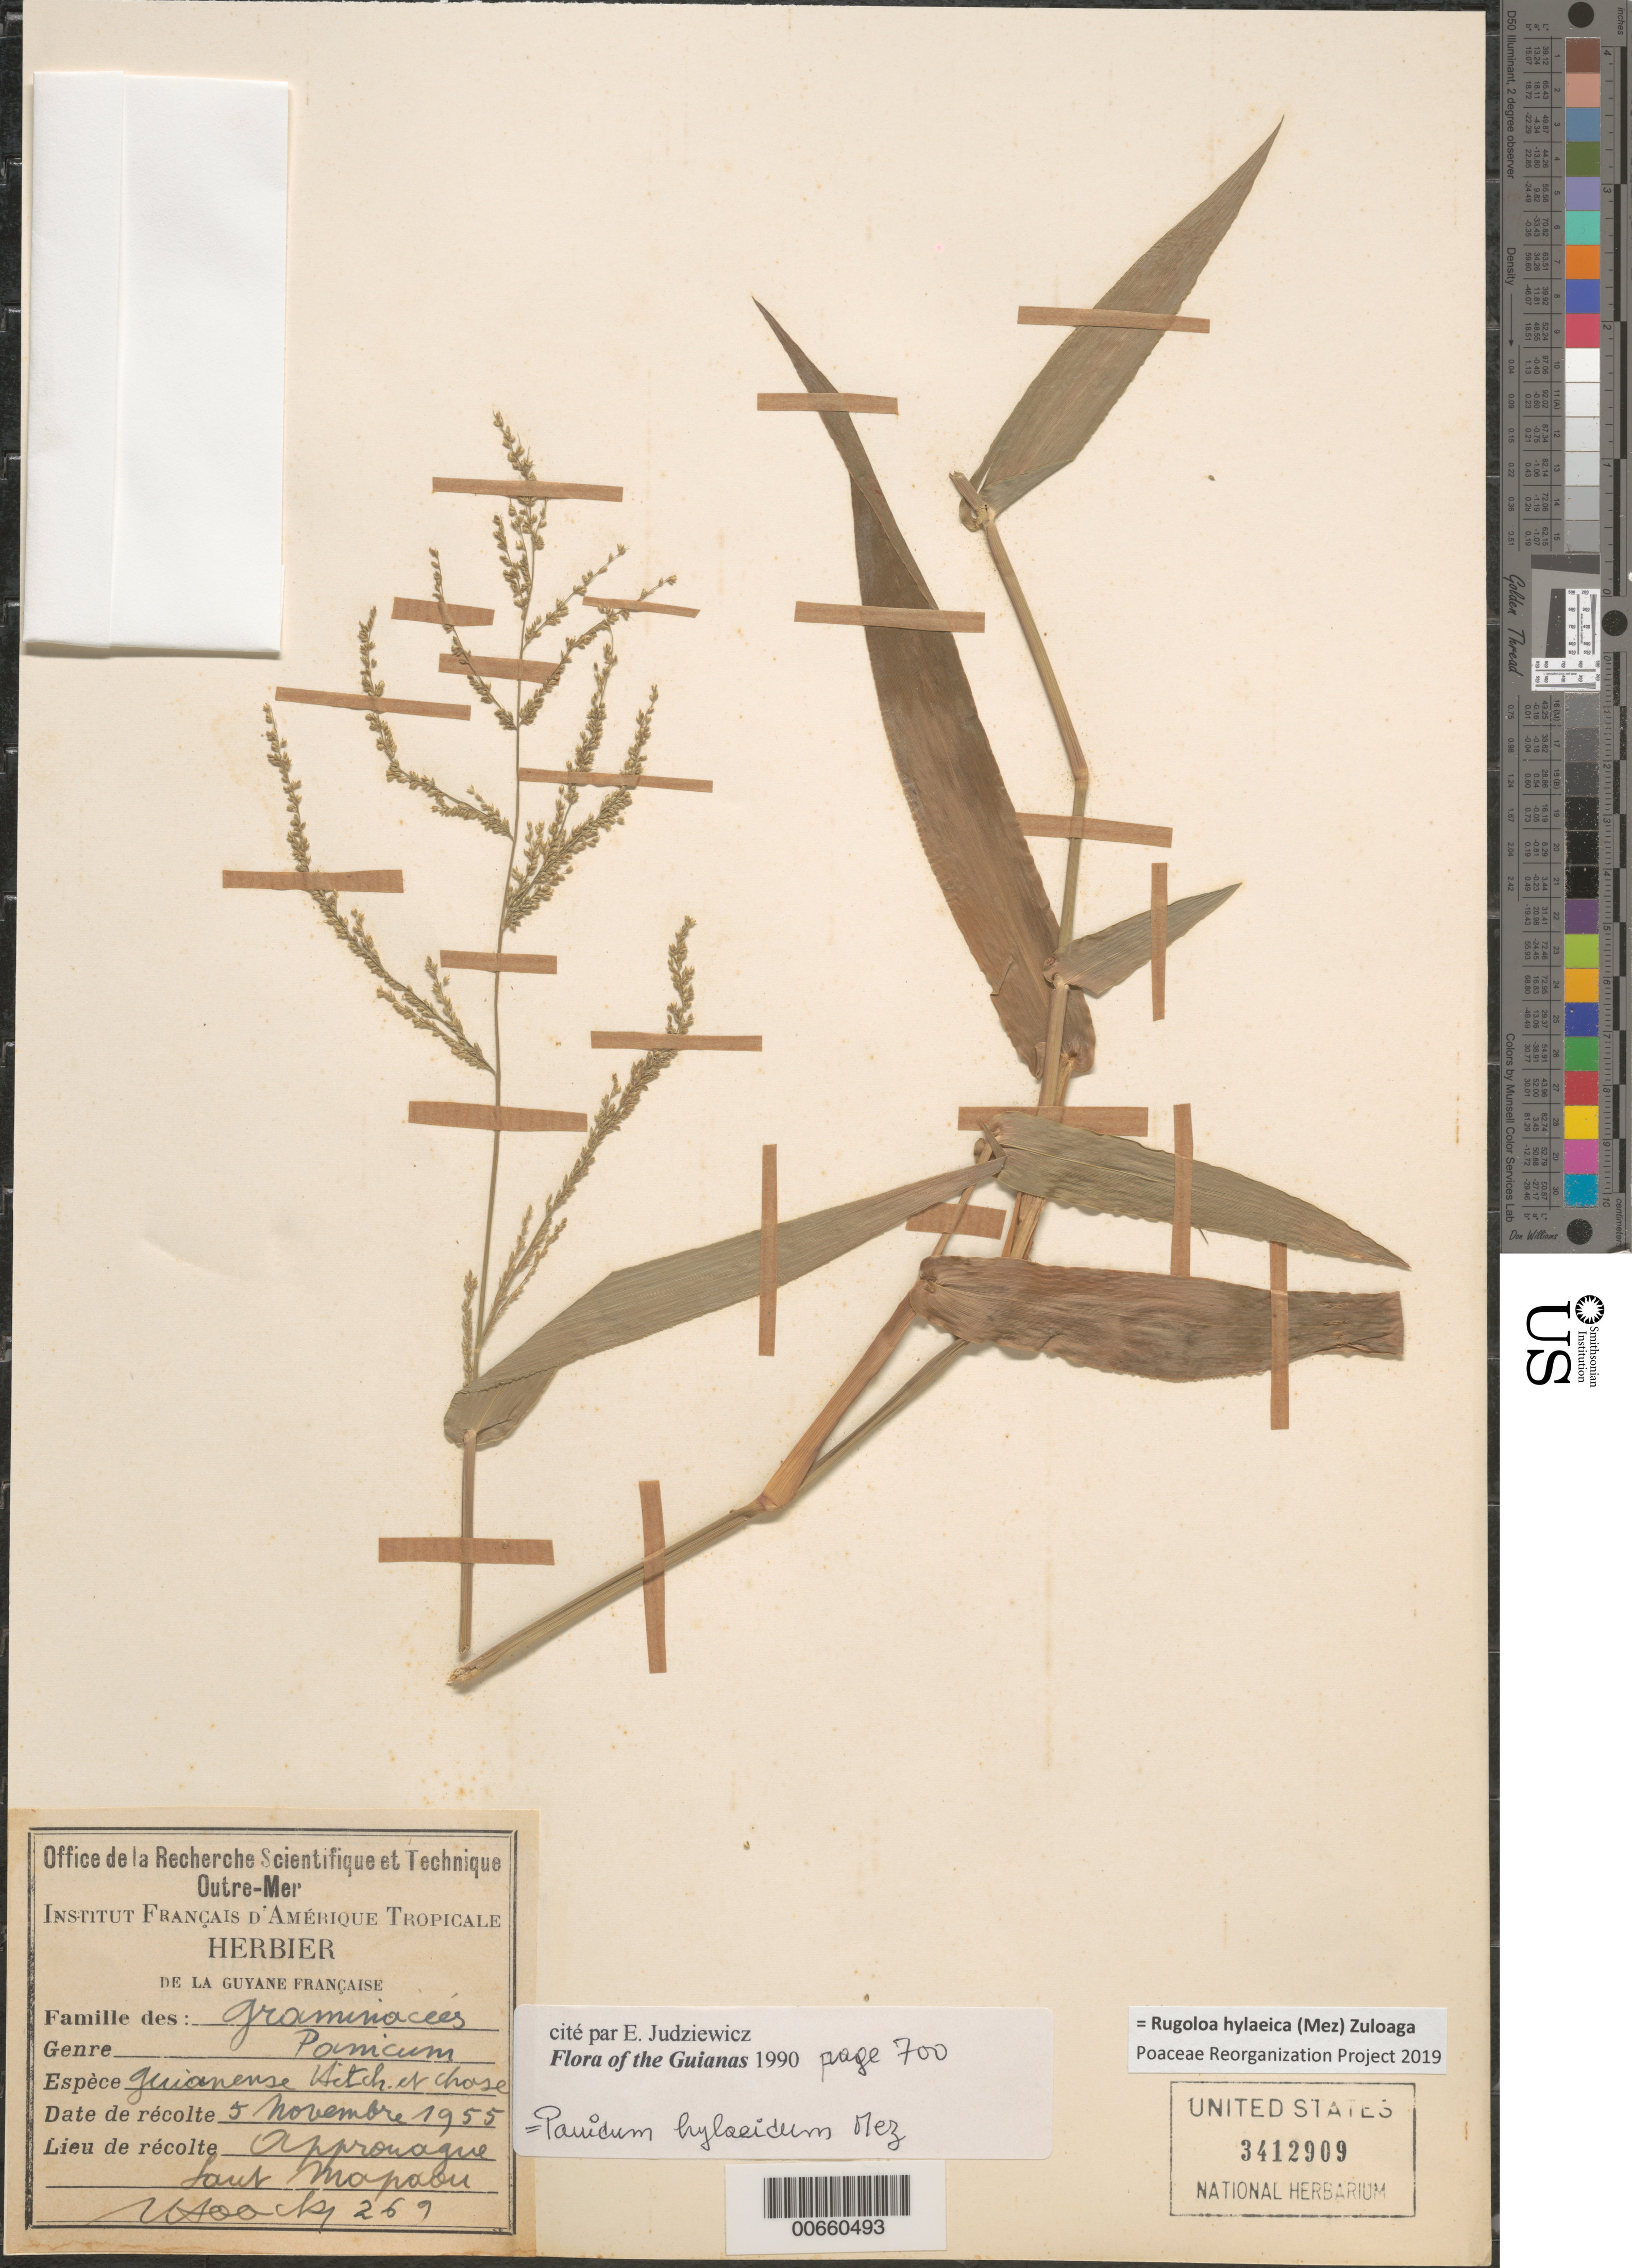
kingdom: Plantae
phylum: Tracheophyta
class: Liliopsida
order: Poales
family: Poaceae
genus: Panicum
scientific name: Panicum hylaeicum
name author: Mez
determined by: Judziewicz, E. J.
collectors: J. Hoock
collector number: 269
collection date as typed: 5-Nov-55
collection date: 1955-11-05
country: French Guiana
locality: Approuague, Saut Mapaou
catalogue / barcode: US 3412909